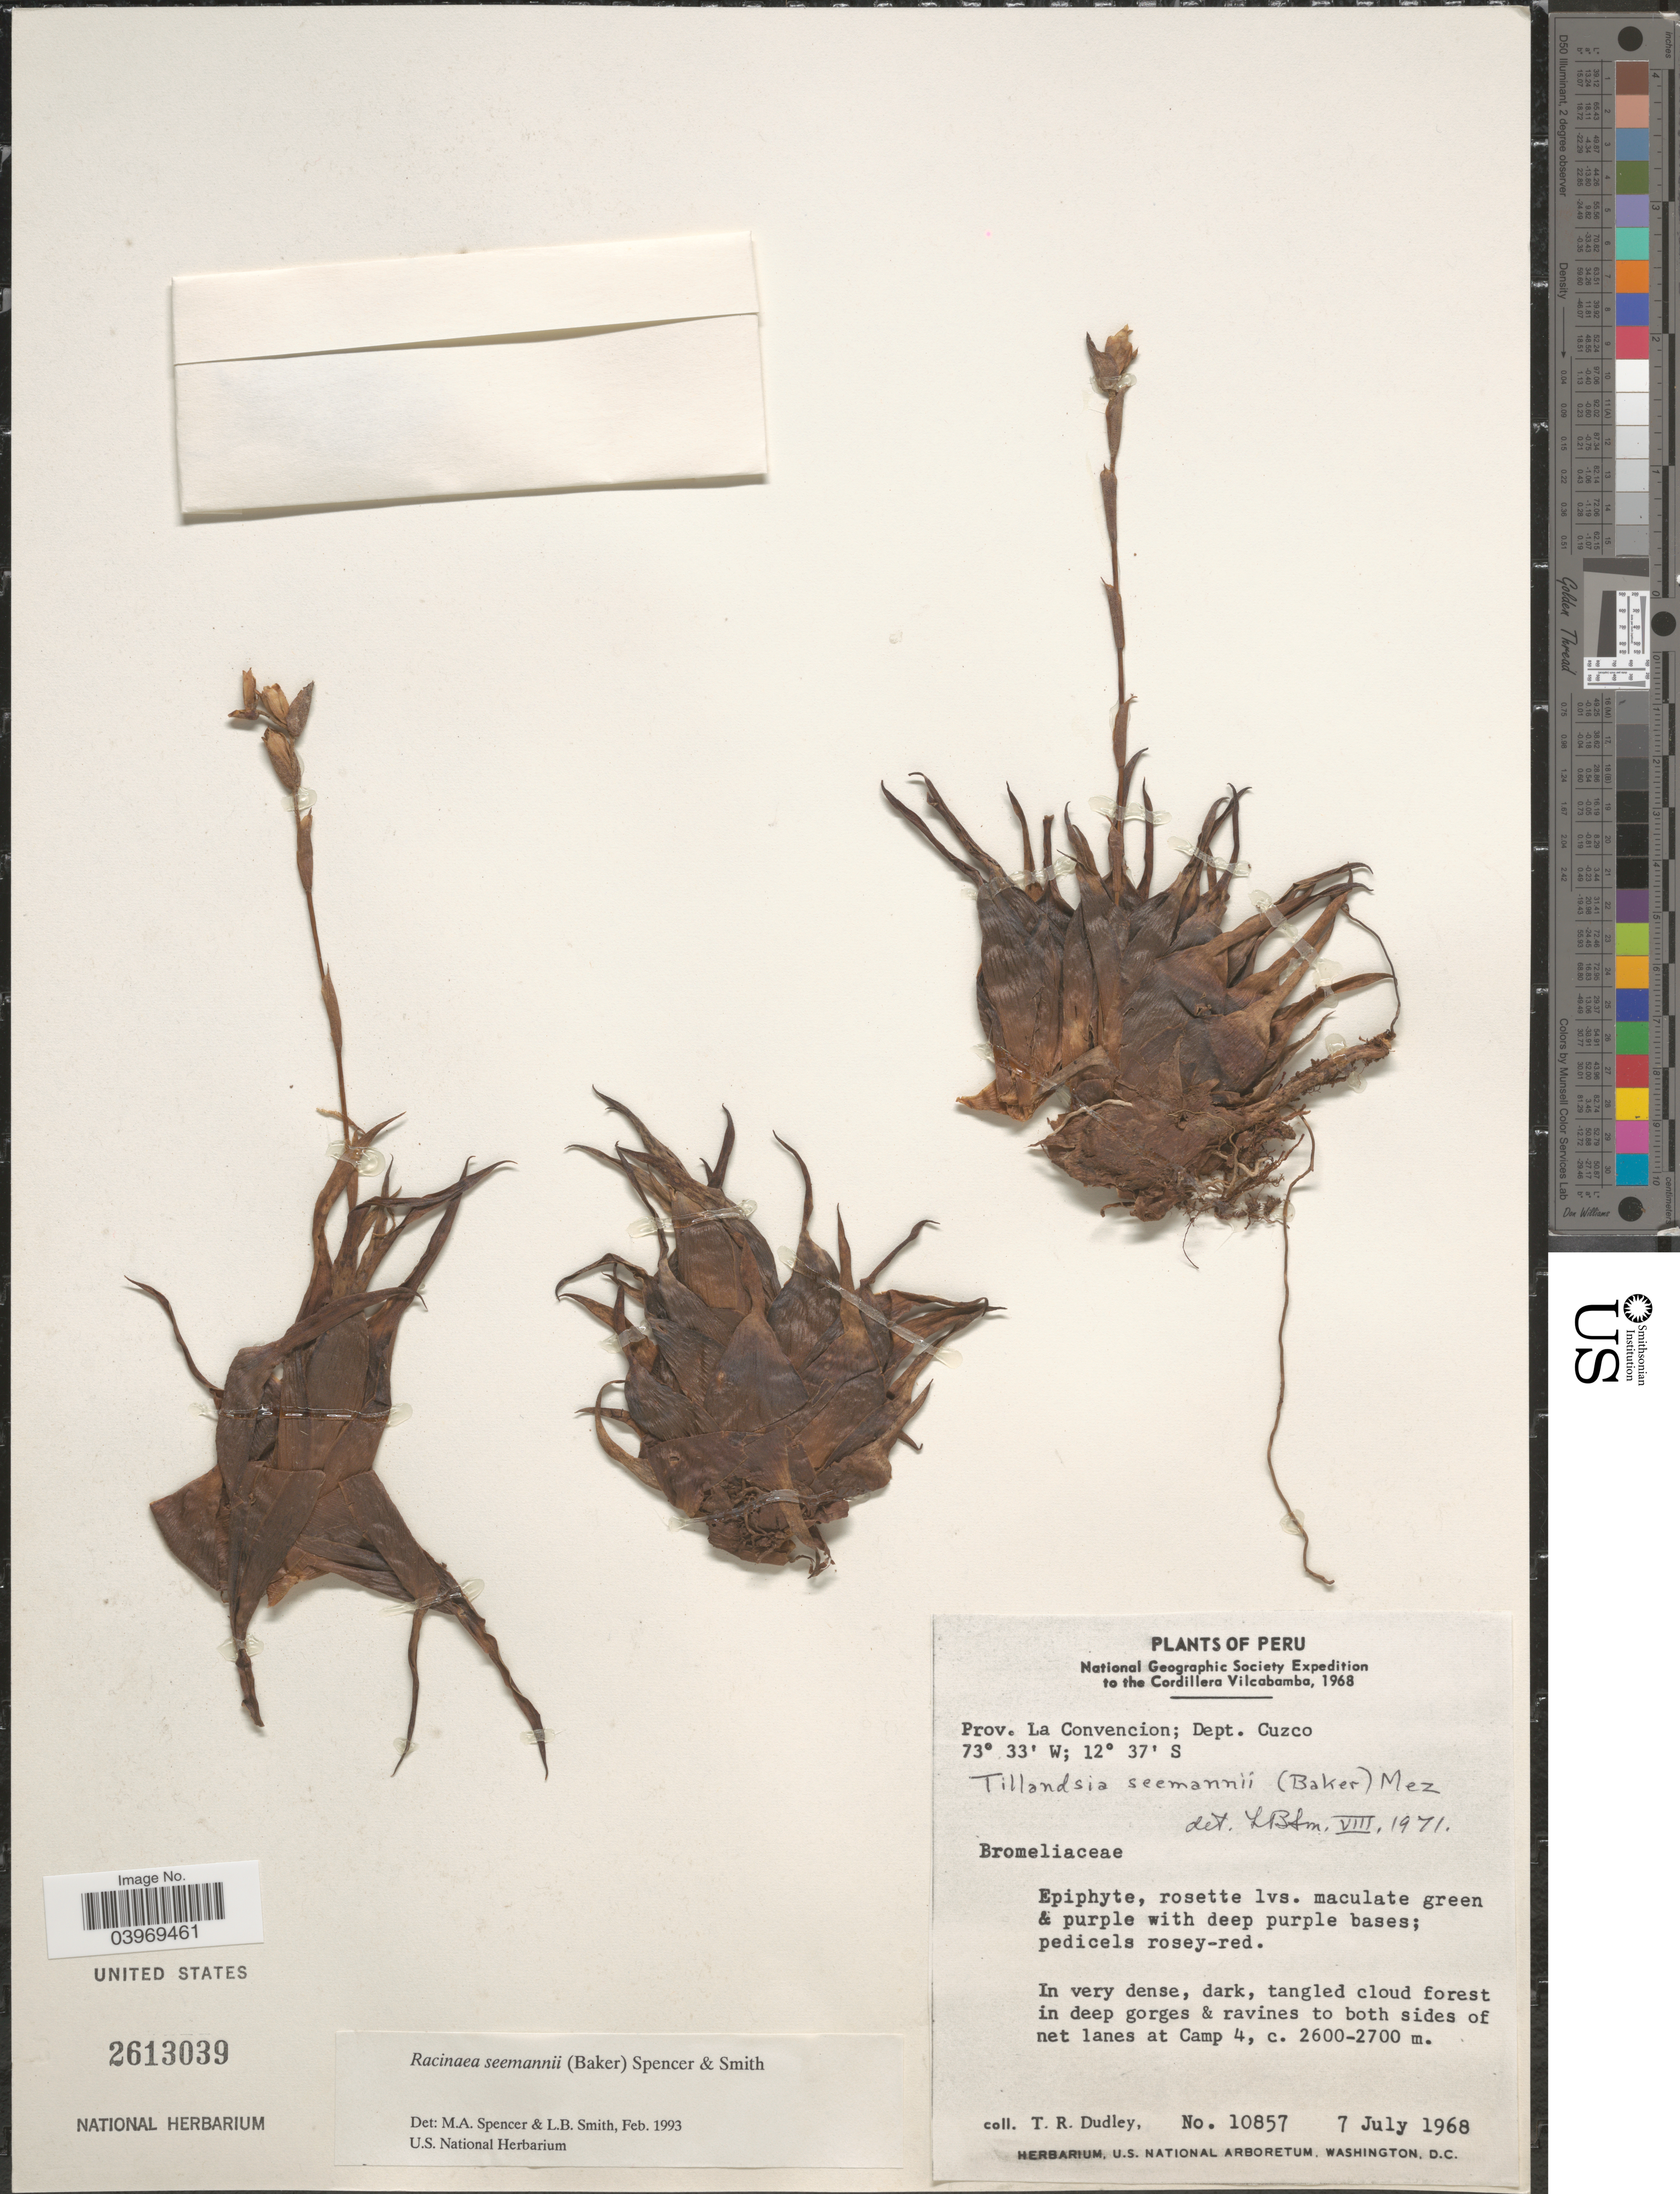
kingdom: Plantae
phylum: Tracheophyta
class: Liliopsida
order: Poales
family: Bromeliaceae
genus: Racinaea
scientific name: Racinaea seemannii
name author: (Baker) M.A. Spencer & L.B. Sm.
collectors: T. R. Dudley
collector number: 10857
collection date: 1968-07-07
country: Peru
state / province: Cusco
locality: The Cordillera Vilcabamba. Prov. La Convencion; Dept. Cuzco. In very dense, dark, tangled cloud forest in deep gorges & ravines to both sides of net lanes at Camp 4.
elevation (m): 2600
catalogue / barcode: US 2613039